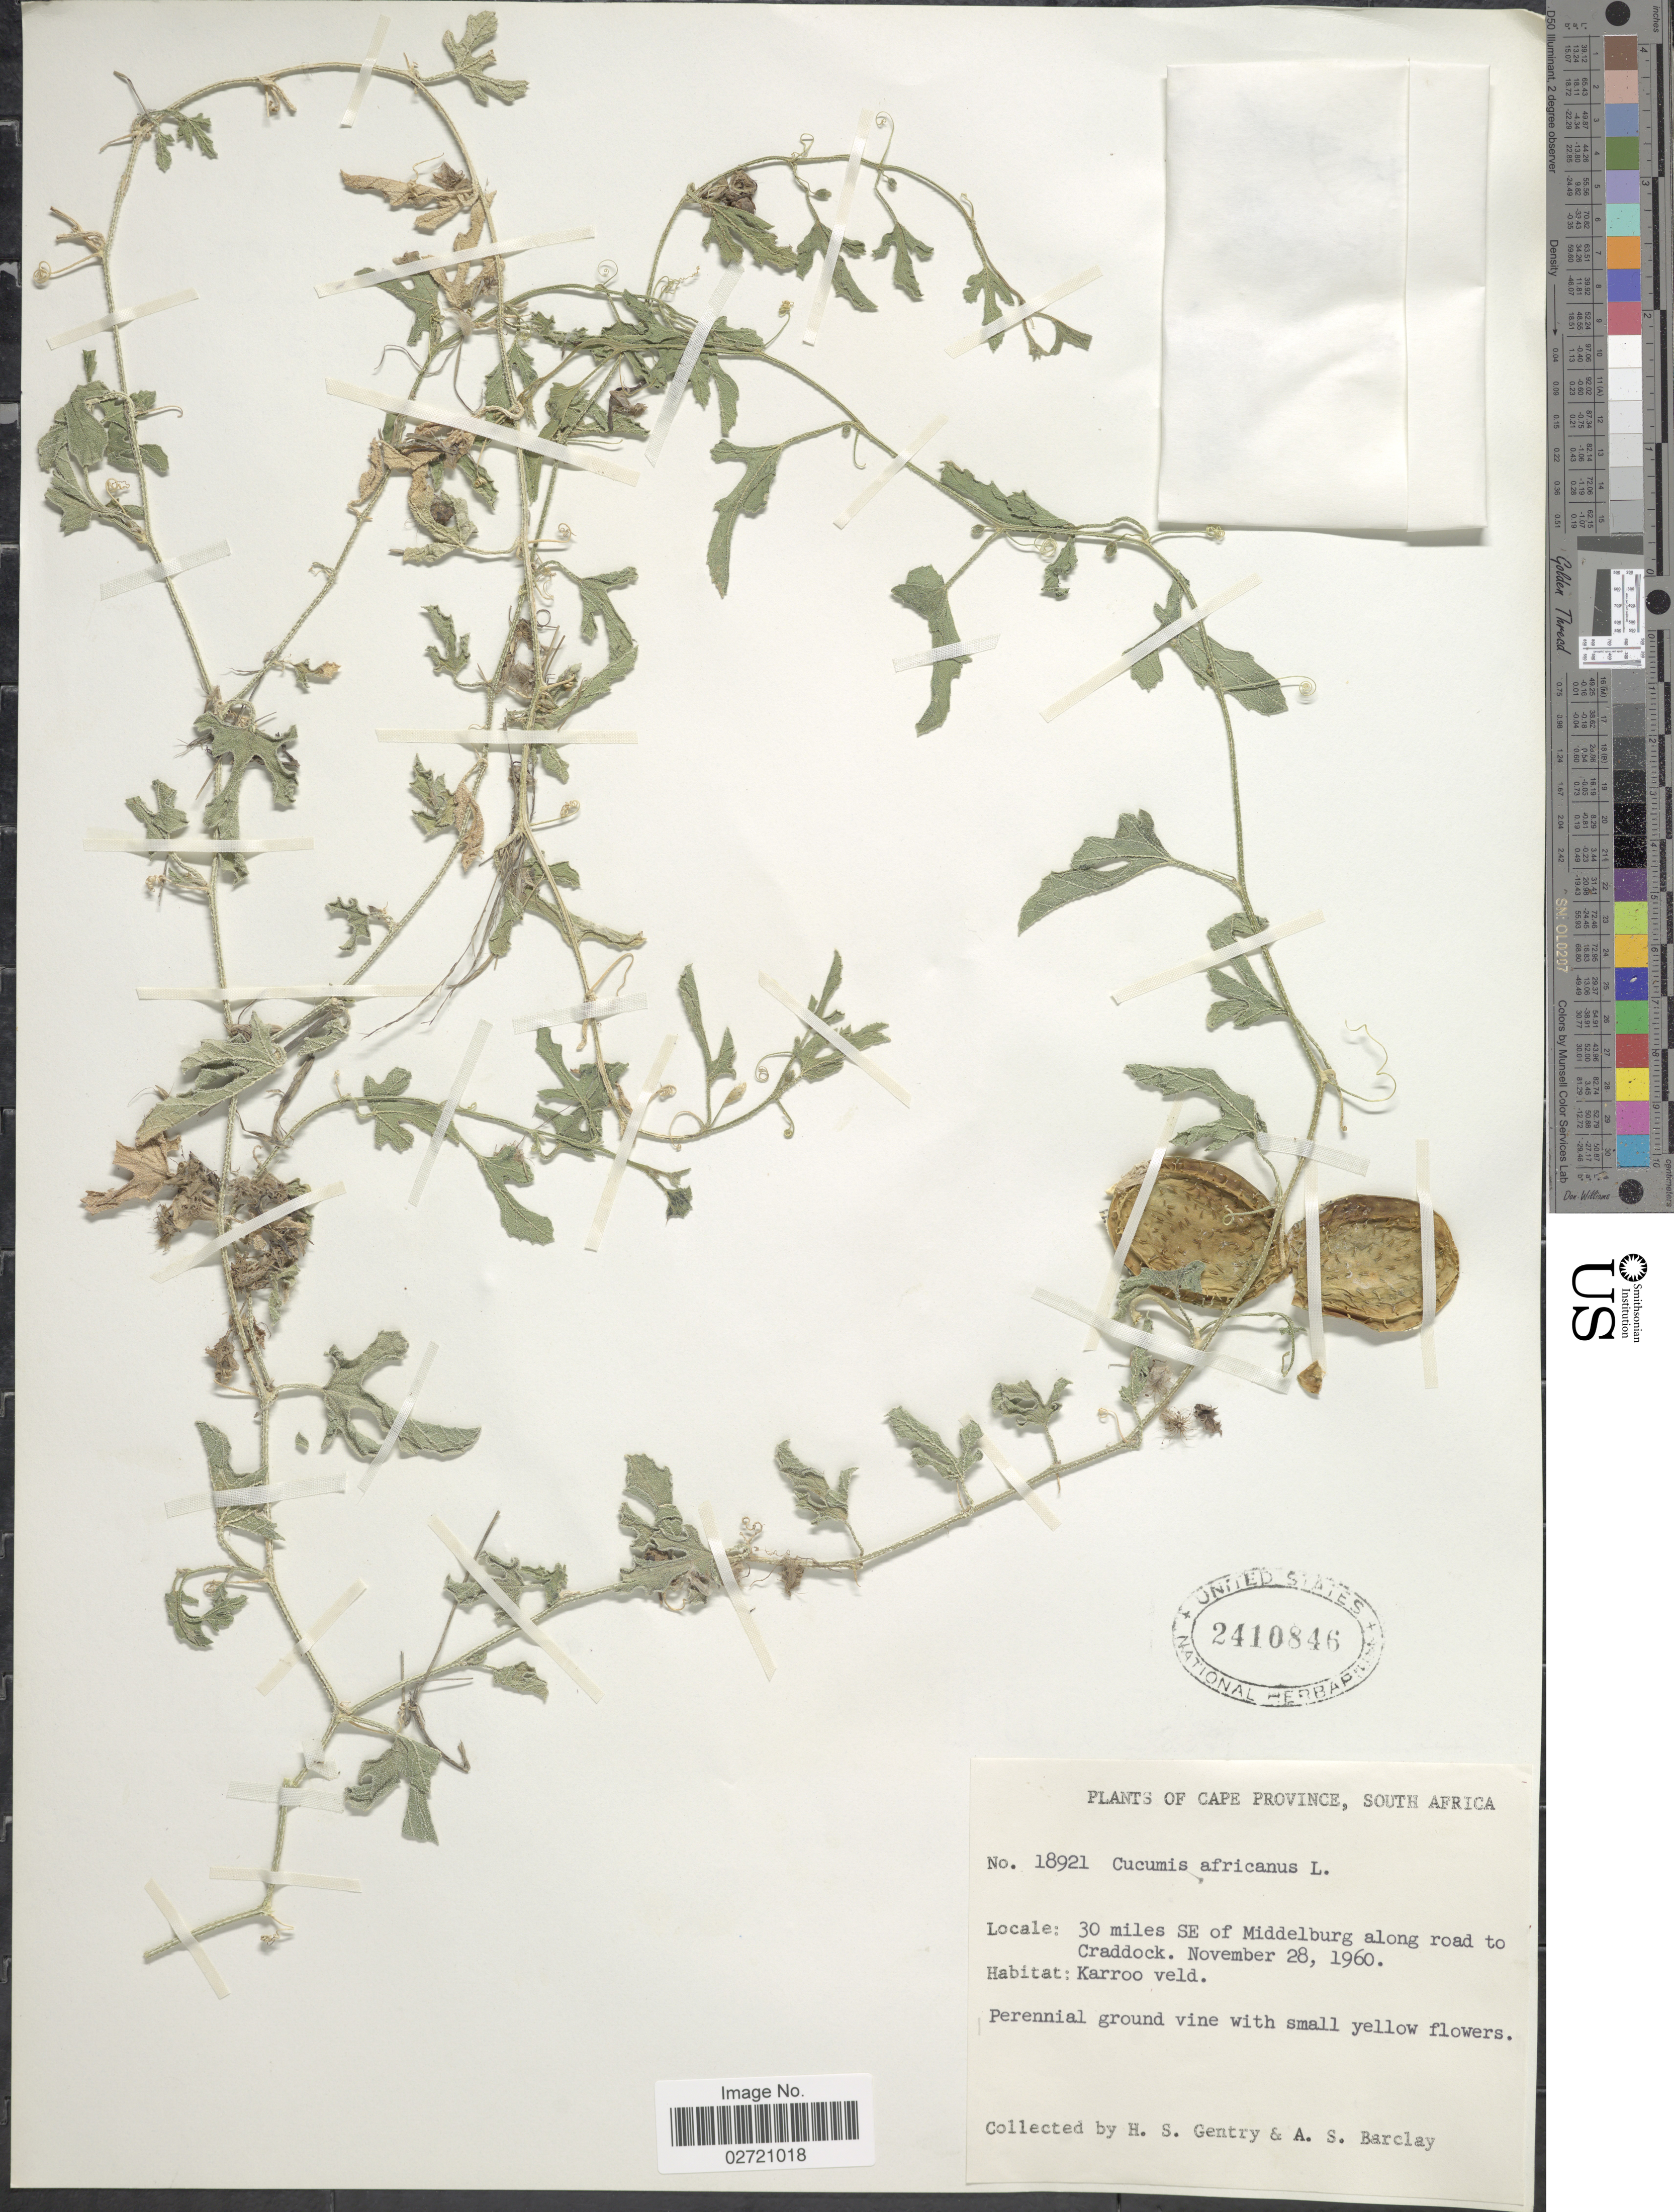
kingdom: Plantae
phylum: Tracheophyta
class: Magnoliopsida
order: Cucurbitales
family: Cucurbitaceae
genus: Cucumis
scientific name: Cucumis africanus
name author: L. f.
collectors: H. S. Gentry & A. S. Barclay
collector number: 18921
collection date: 1960-11-28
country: South Africa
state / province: Eastern Cape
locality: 30 miles SE of Middelburg along road to Craddock. Karroo veld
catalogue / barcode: US 2410846